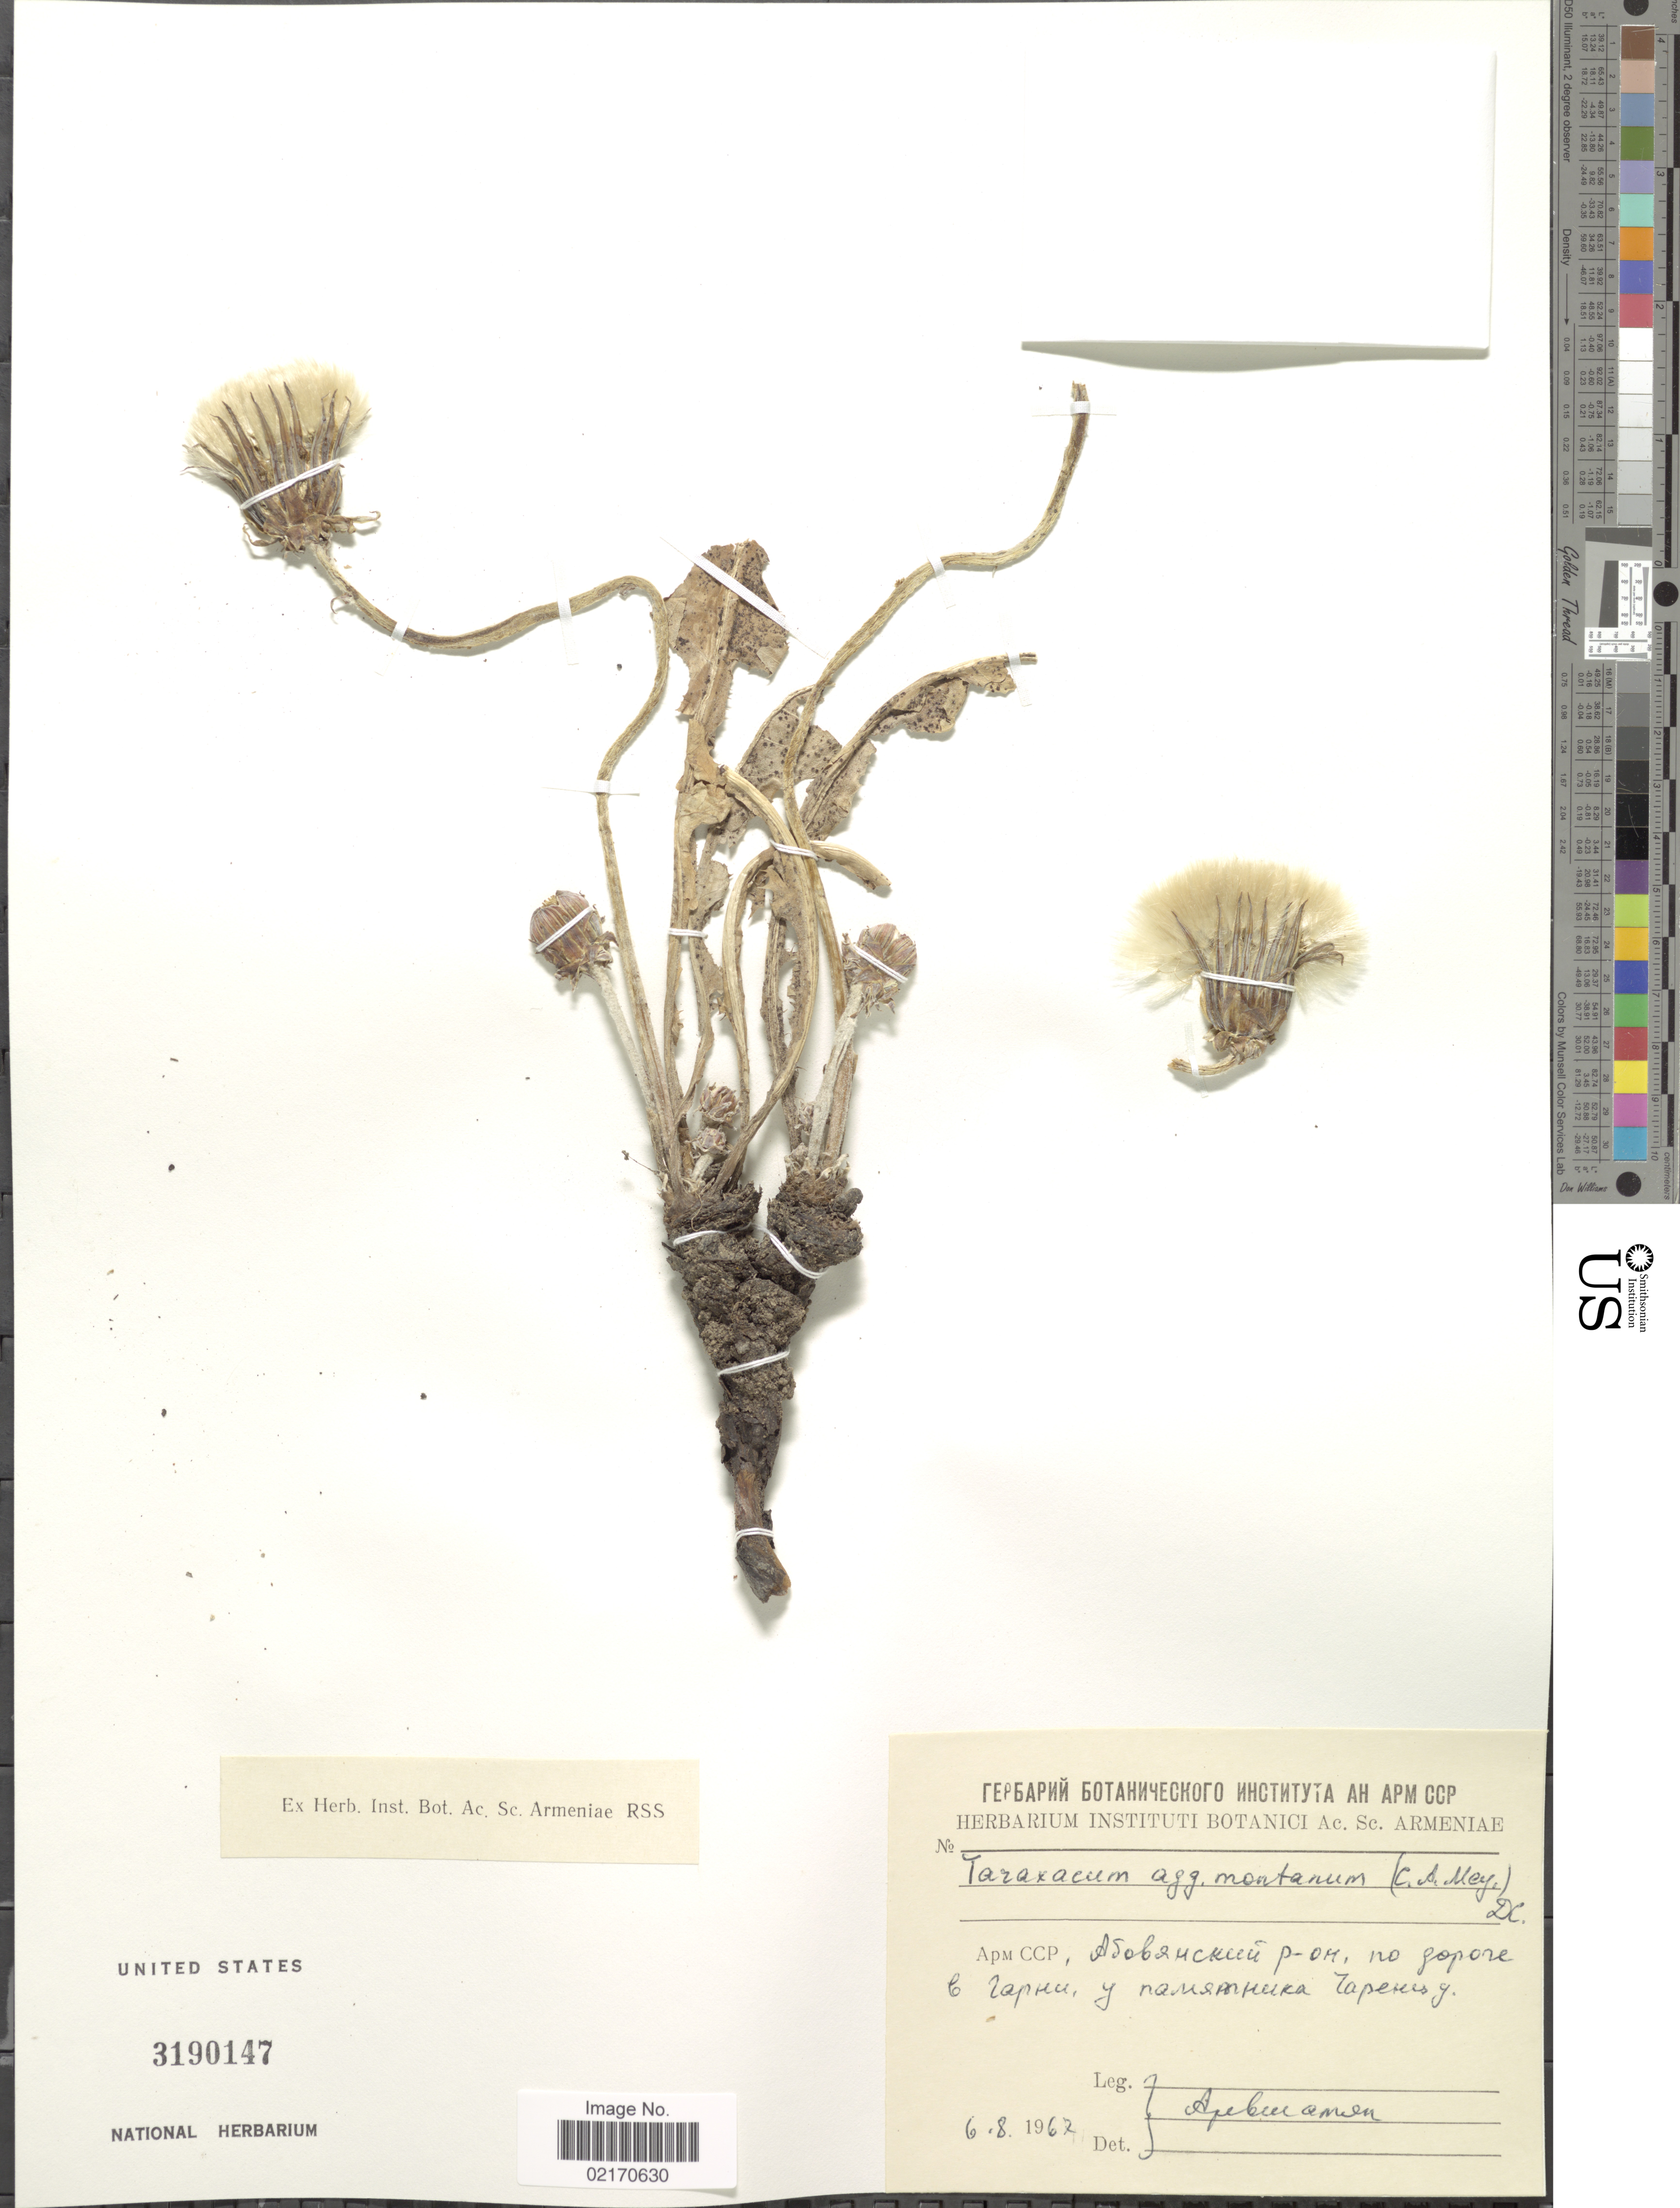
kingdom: Plantae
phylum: Tracheophyta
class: Magnoliopsida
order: Asterales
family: Asteraceae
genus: Taraxacum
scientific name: Taraxacum sonchoides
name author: (D. Don) Sch. Bip.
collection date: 1967-08-06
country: Armenia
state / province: Kotayk'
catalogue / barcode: US 3190147